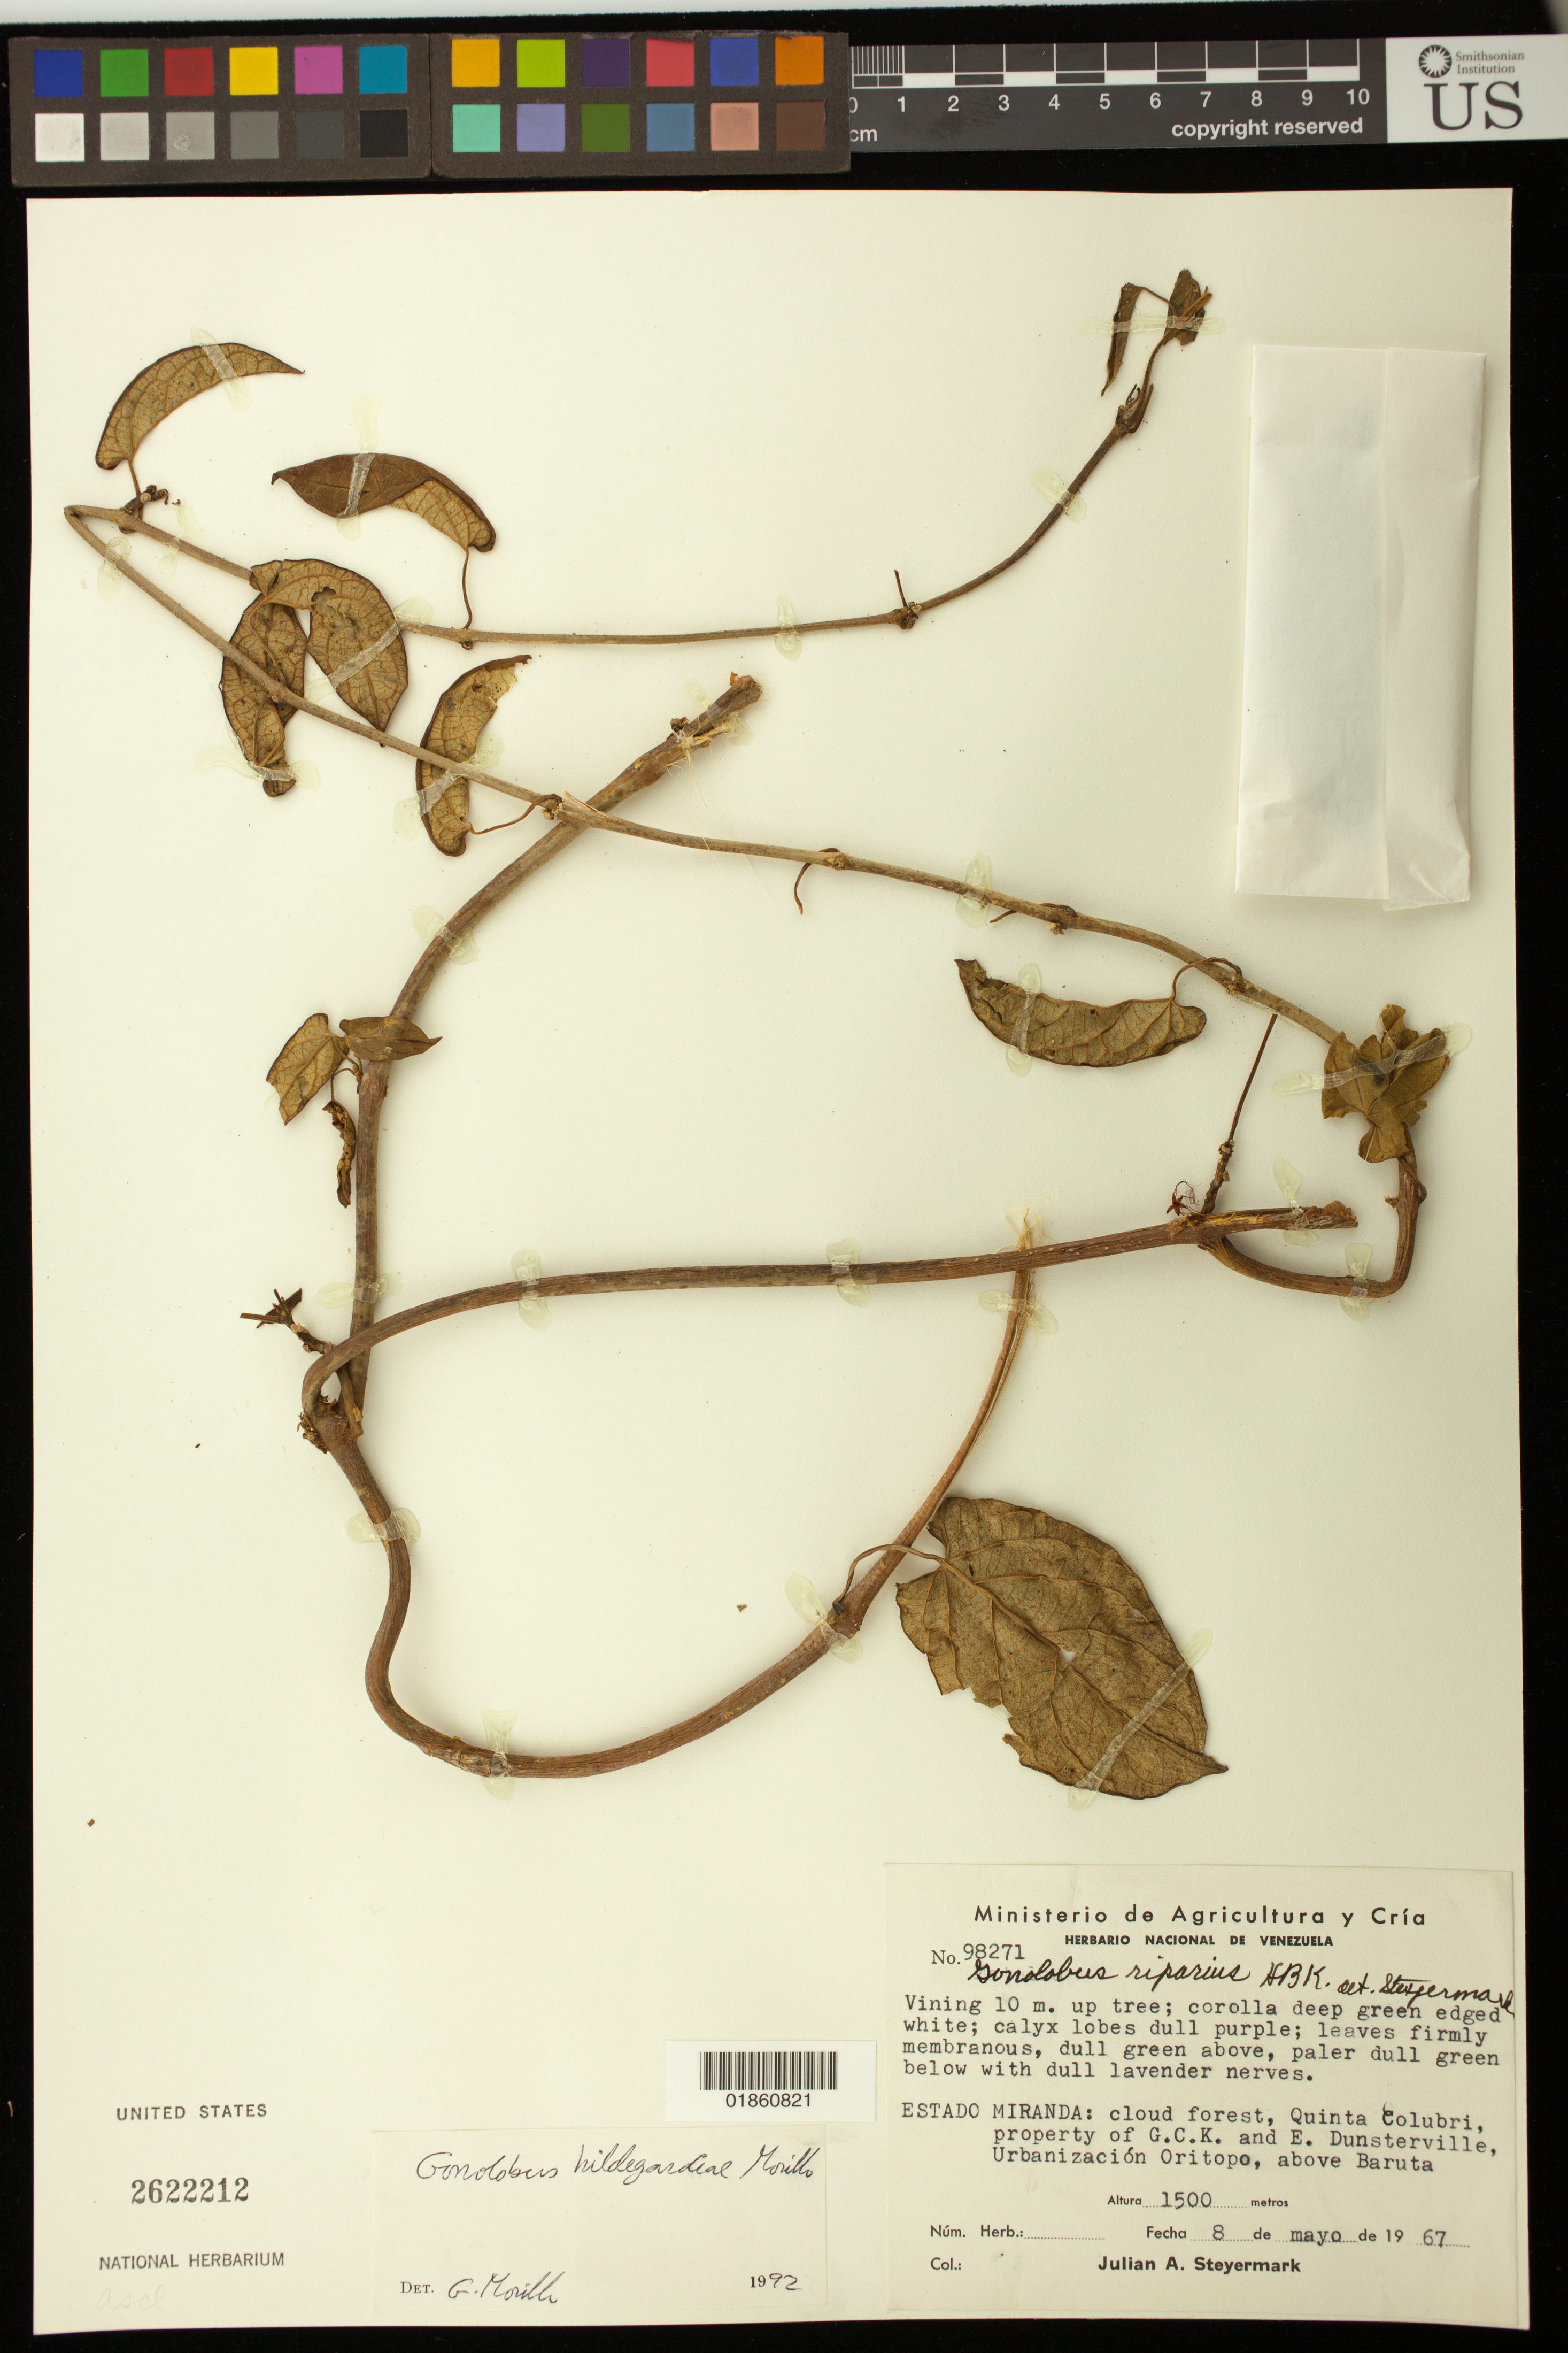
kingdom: Plantae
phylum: Tracheophyta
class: Magnoliopsida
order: Gentianales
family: Apocynaceae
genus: Gonolobus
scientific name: Gonolobus hildegardiae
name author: Morillo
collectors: J. Steyermark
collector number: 98271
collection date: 1967-05-08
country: Venezuela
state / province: Miranda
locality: Quinta Colubri, property of G.C.K. and E. Dunsterville, urbanizacion Oritopo, above Baruta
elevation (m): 1500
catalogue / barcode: US 2622212